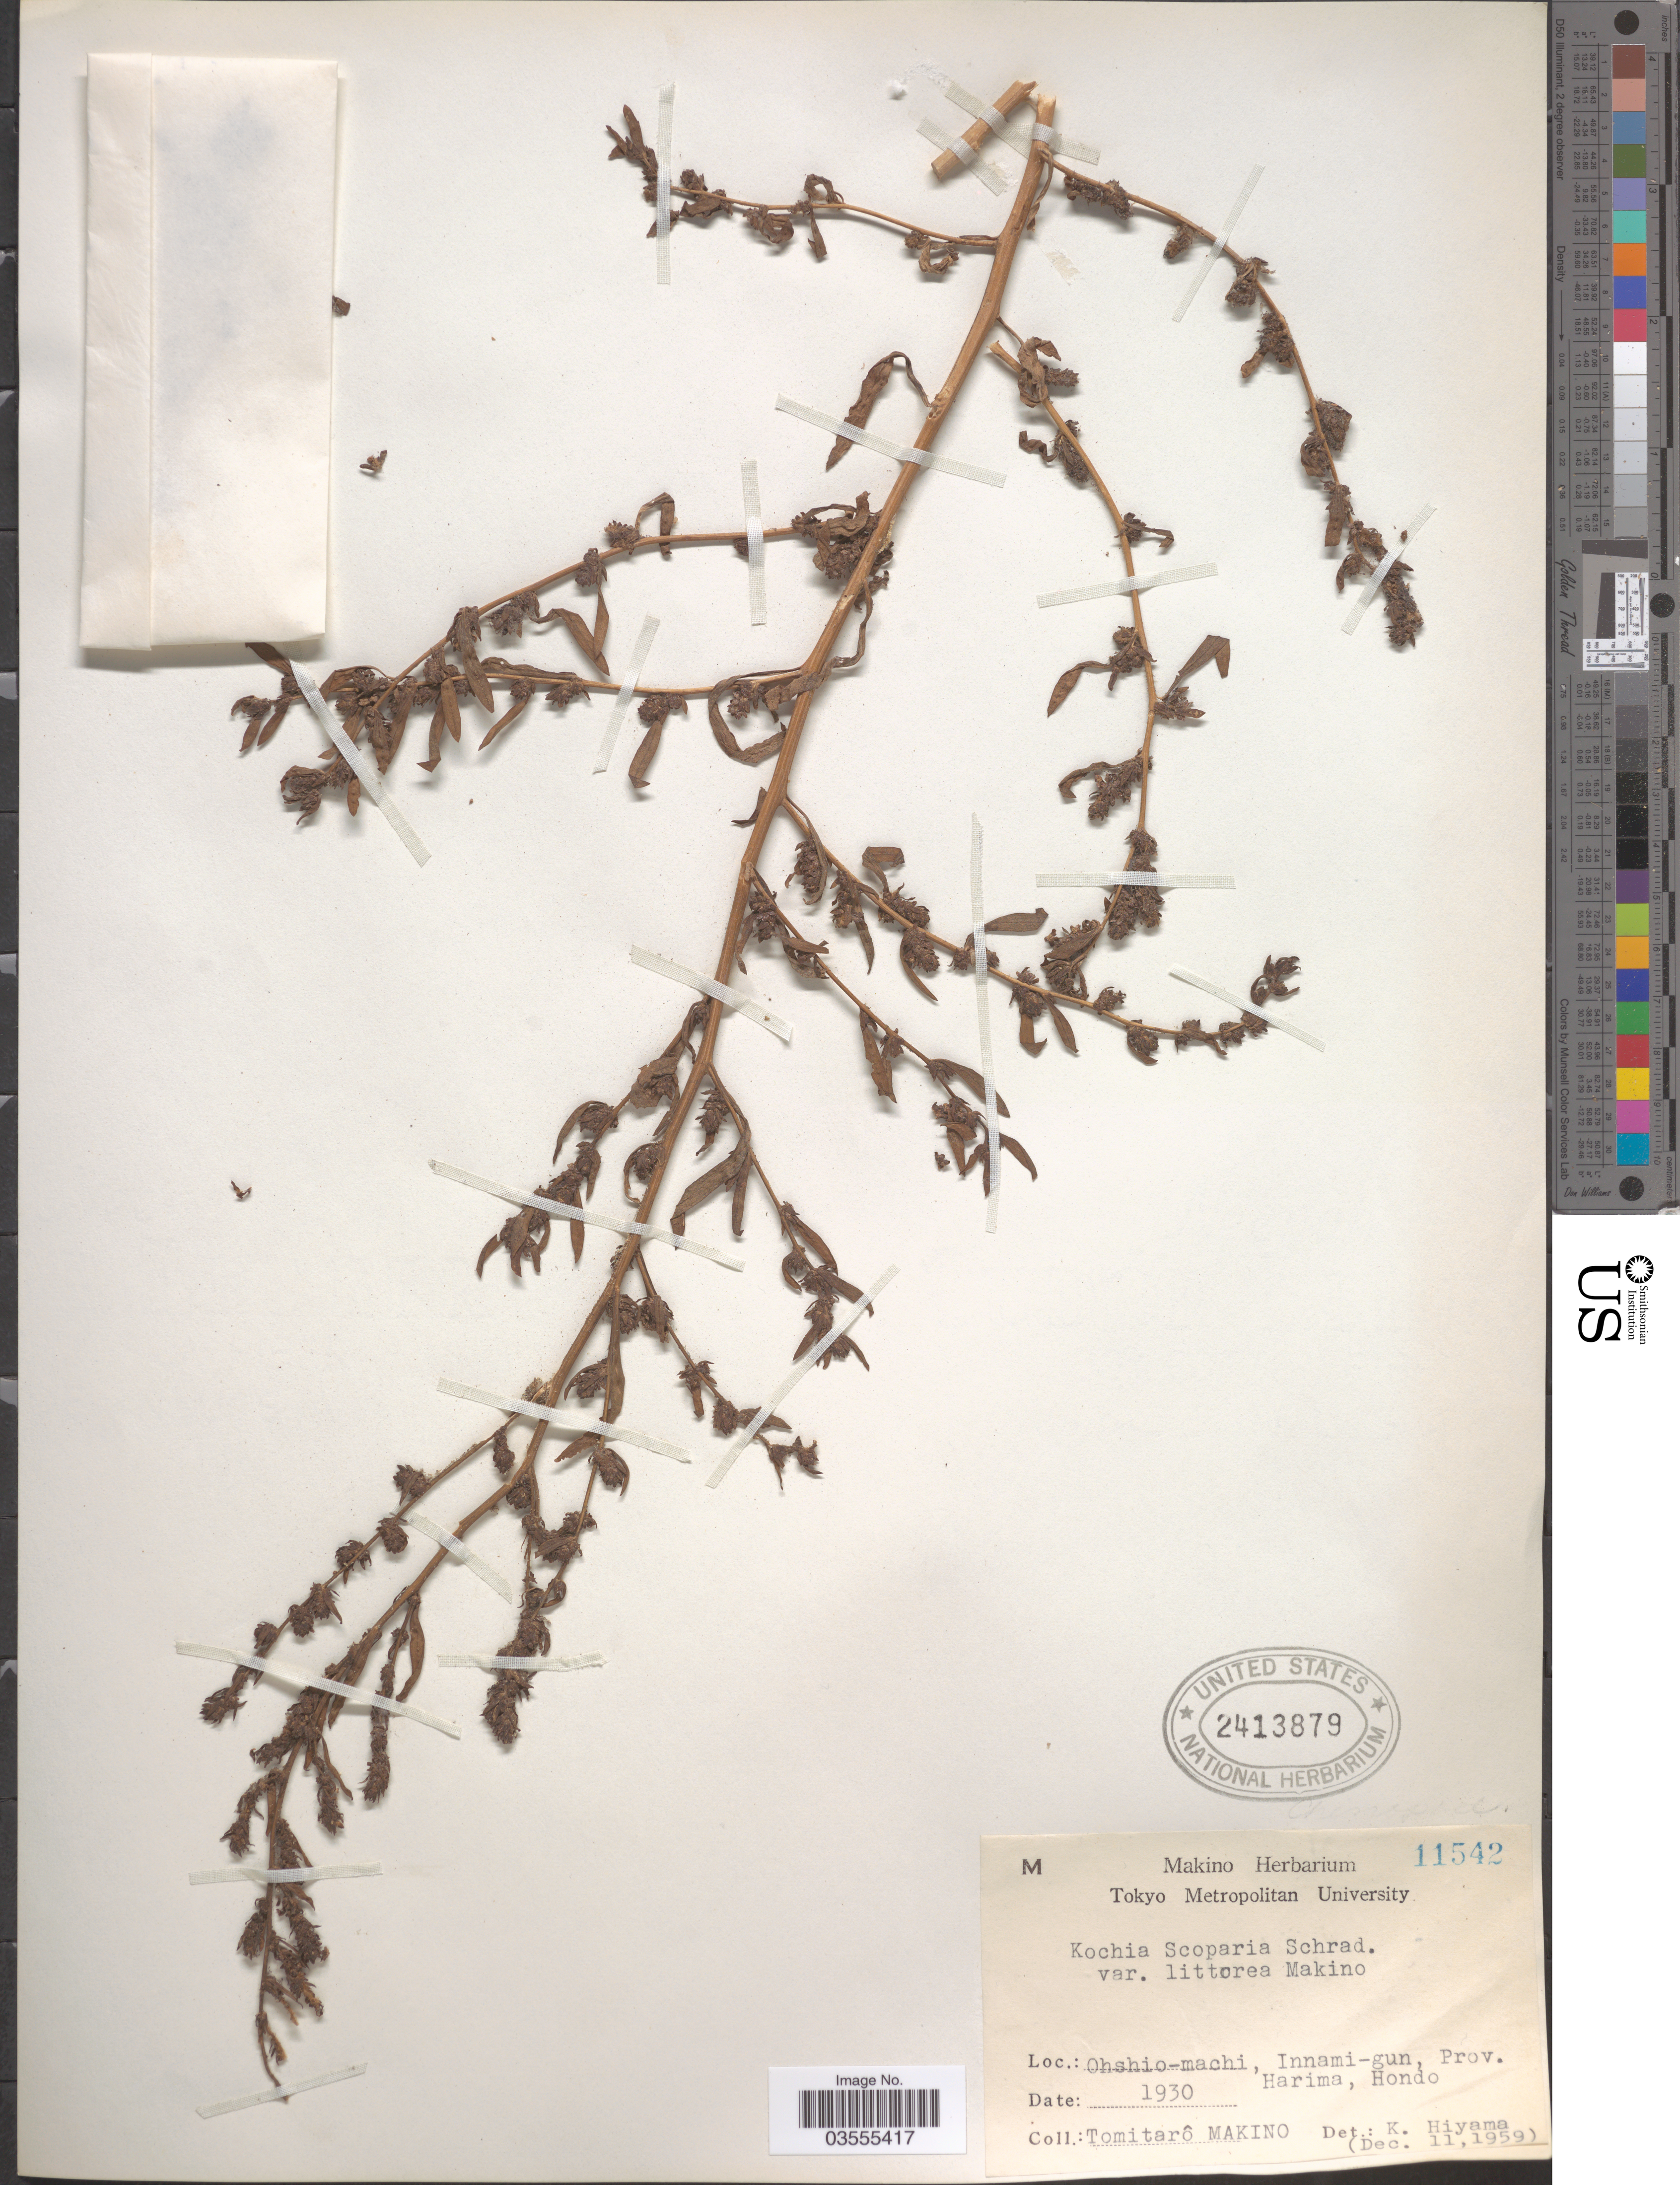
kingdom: Plantae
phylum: Tracheophyta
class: Magnoliopsida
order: Caryophyllales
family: Amaranthaceae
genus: Bassia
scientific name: Bassia scoparia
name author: (L.) Voss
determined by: U.S. National Herbarium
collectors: T. Makino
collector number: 11542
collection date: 1930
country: Japan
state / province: Tokyo, Federal City of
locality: Ohshio-machi, Innami-gun, Prov. Harima, Hondo.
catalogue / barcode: US 2413879